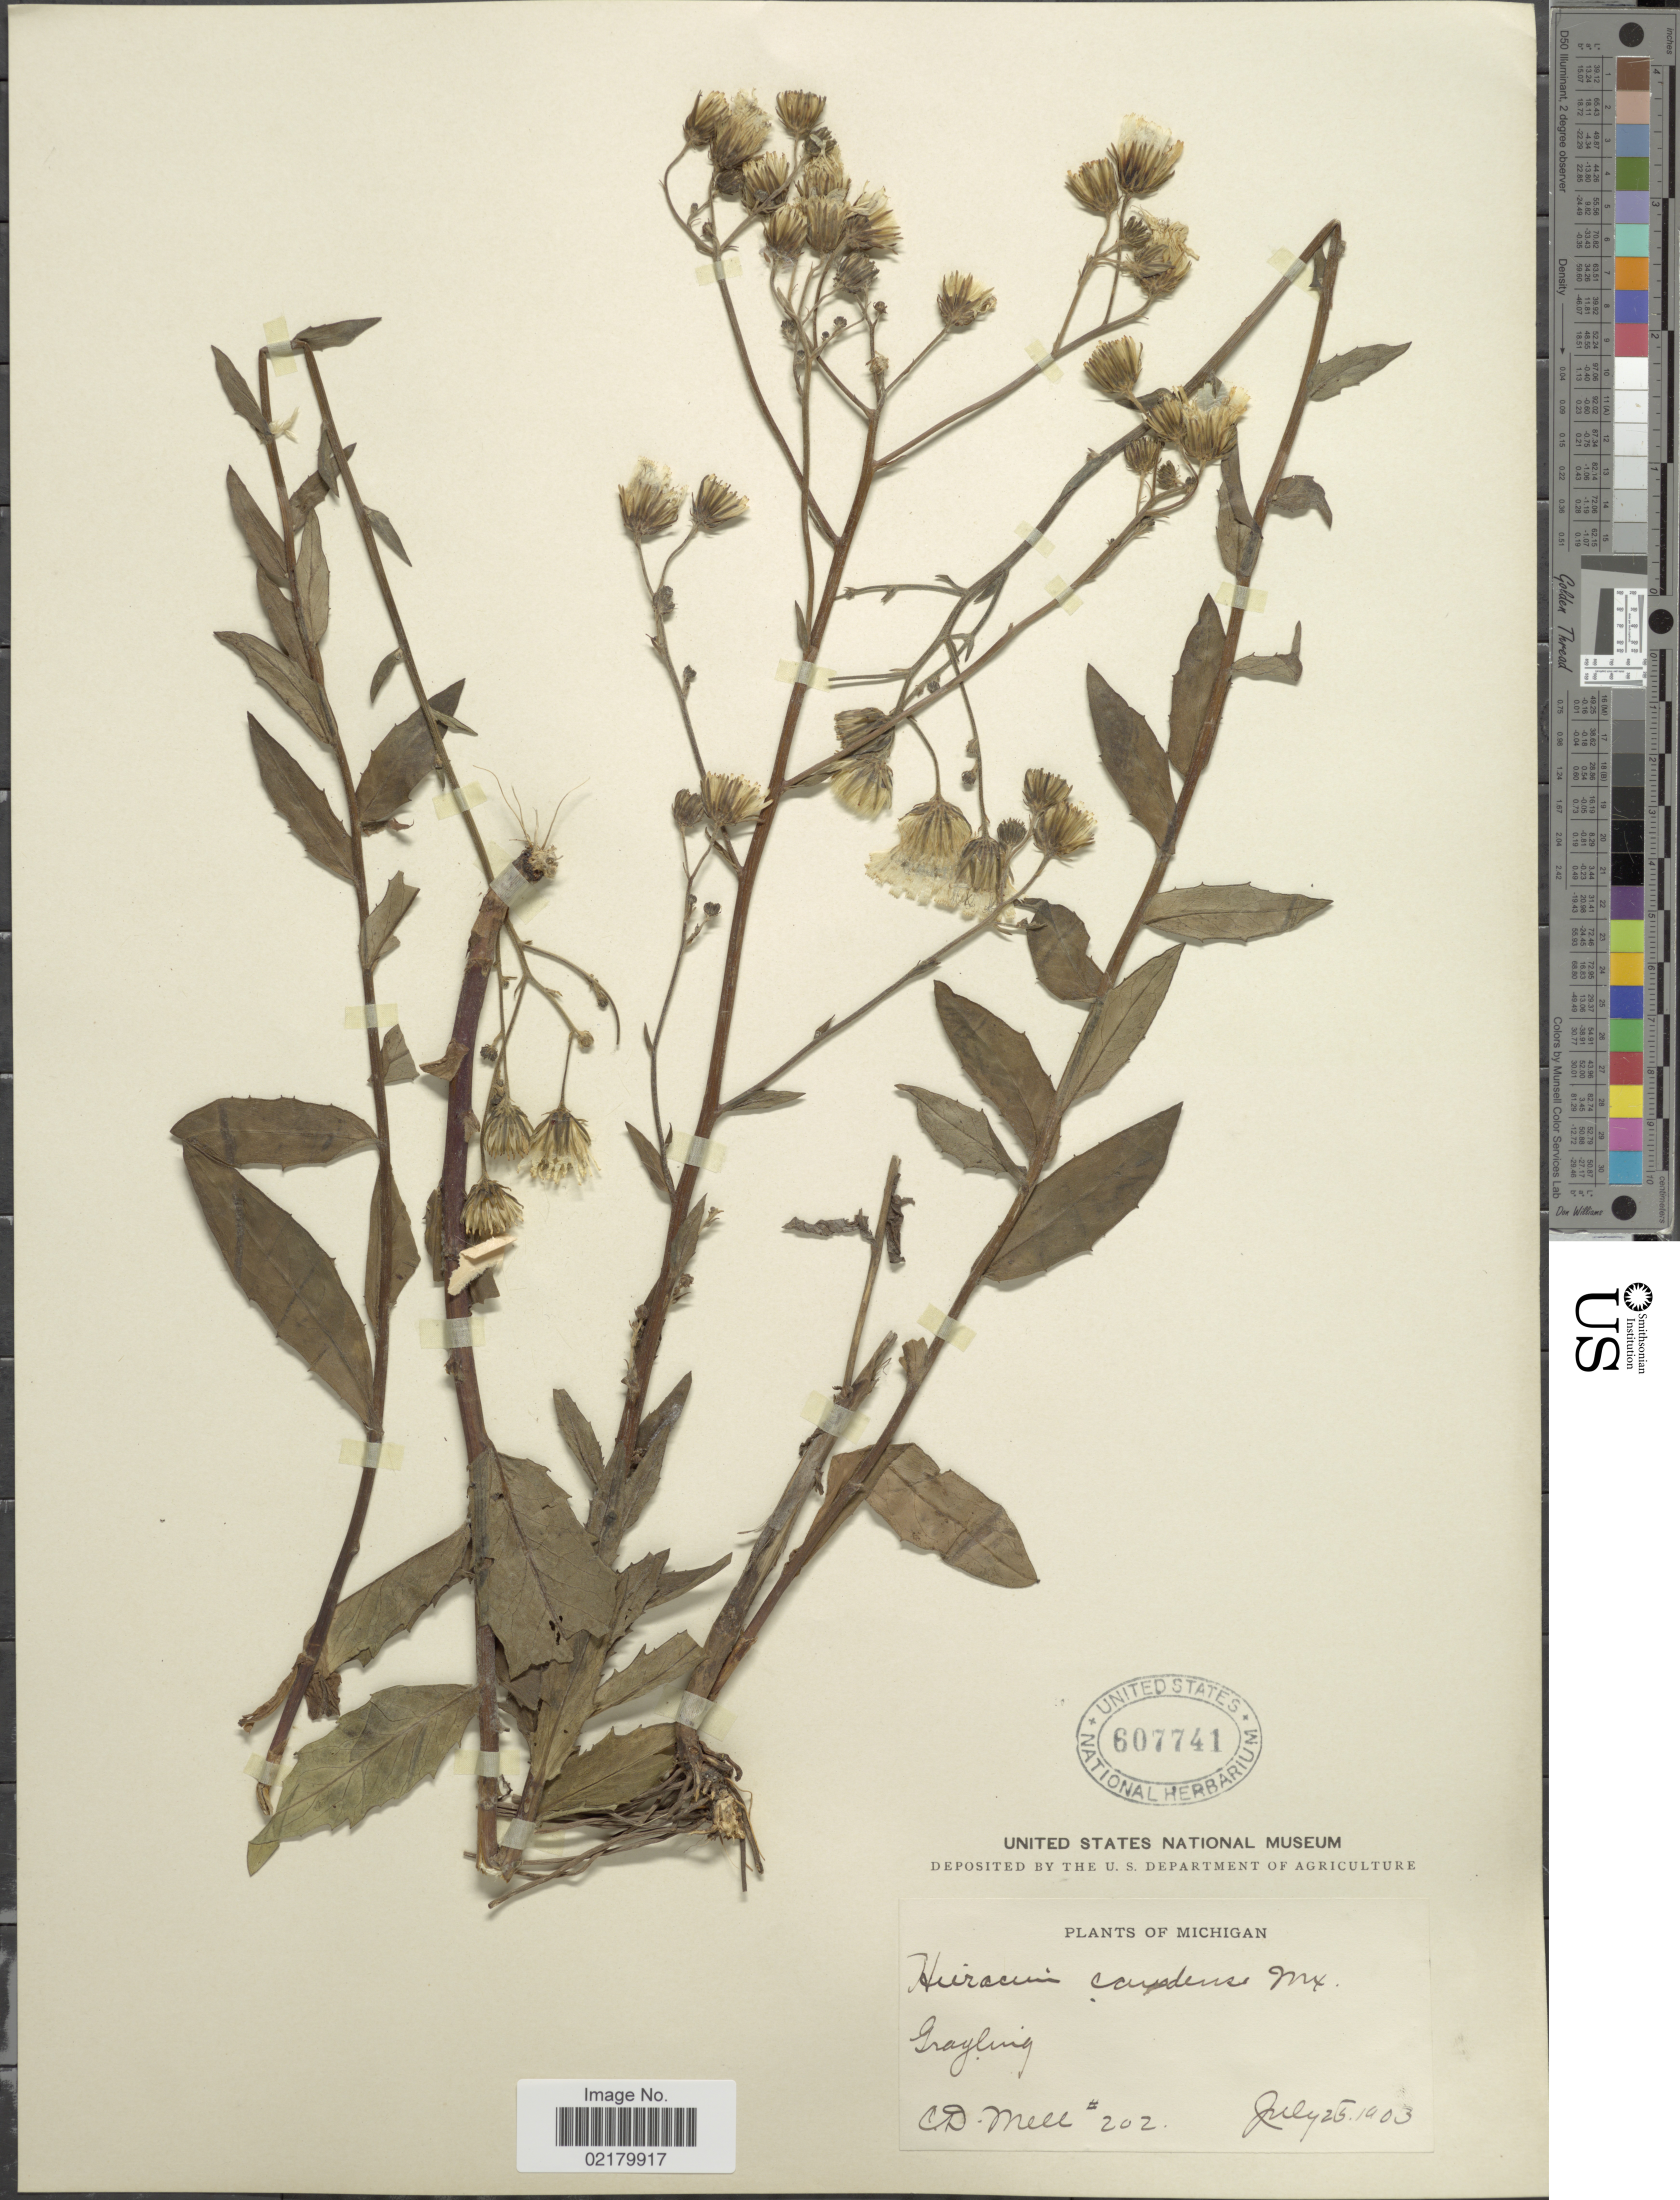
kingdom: Plantae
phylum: Tracheophyta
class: Magnoliopsida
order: Asterales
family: Asteraceae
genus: Hieracium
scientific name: Hieracium canadense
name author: Michx.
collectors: C. D. Mill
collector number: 202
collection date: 1903-07-25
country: United States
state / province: Michigan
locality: Grayling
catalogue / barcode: US 607741